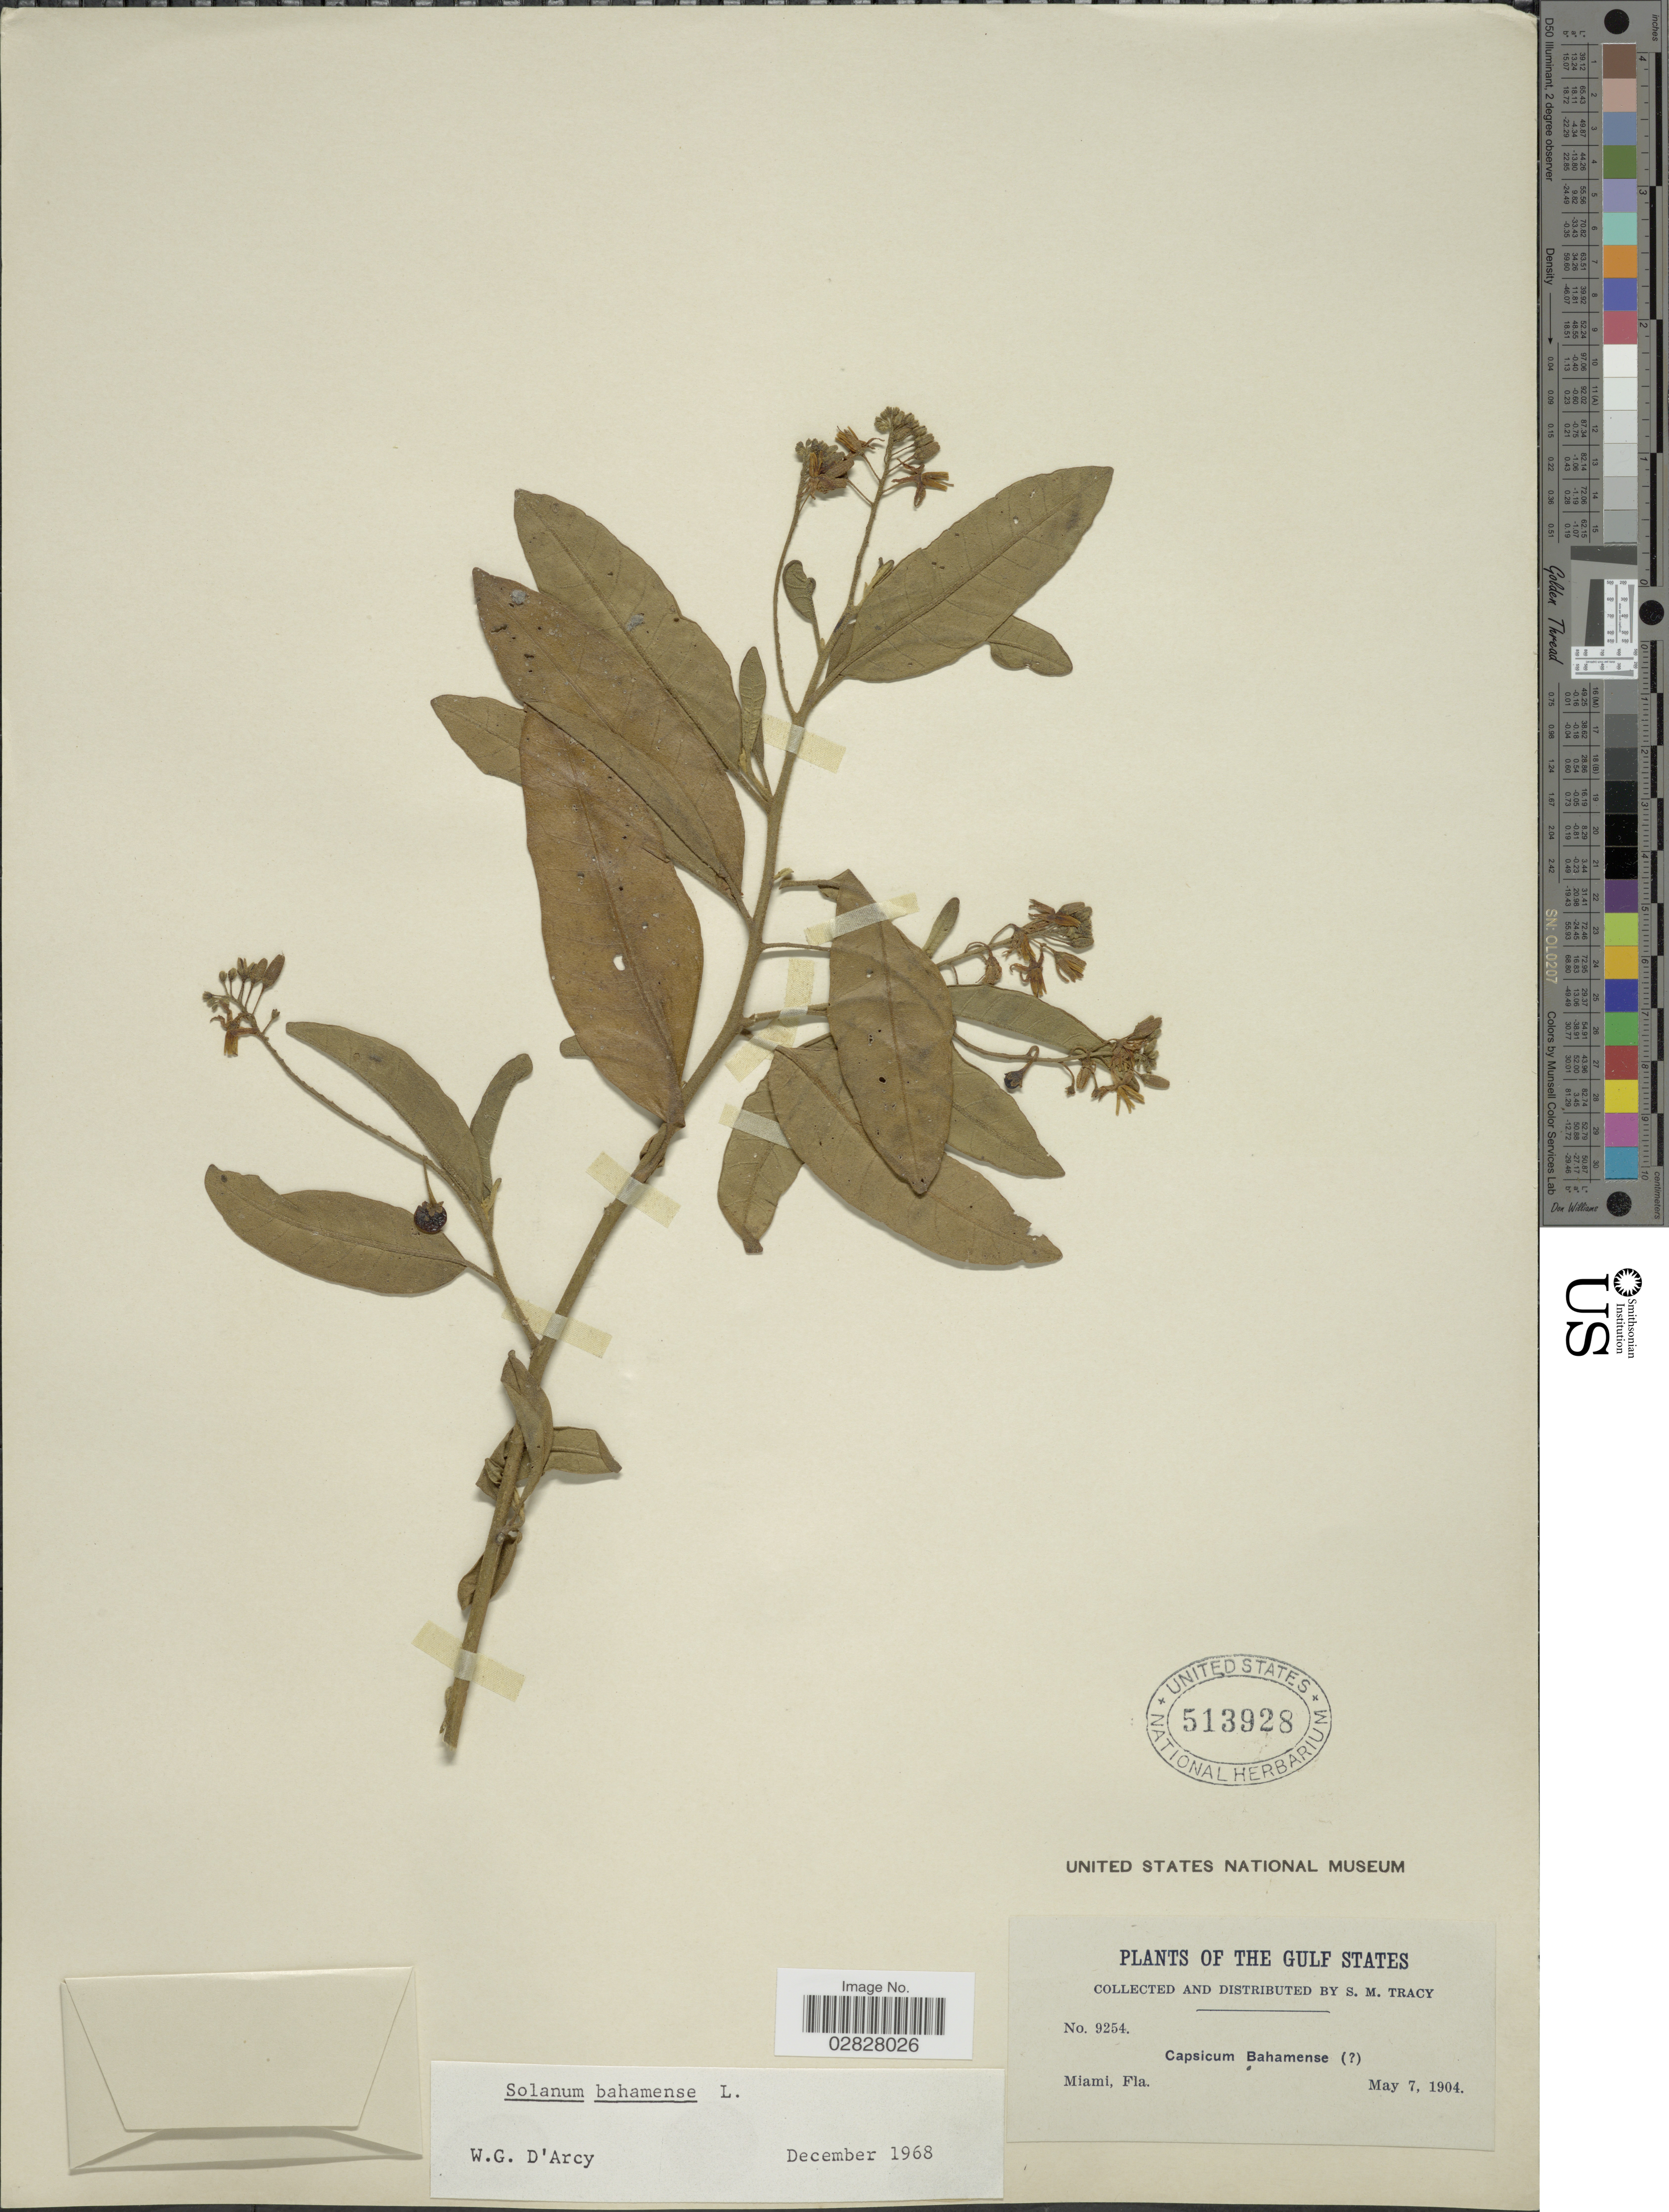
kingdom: Plantae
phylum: Tracheophyta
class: Magnoliopsida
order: Solanales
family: Solanaceae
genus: Solanum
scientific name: Solanum bahamense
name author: L.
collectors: S. M. Tracy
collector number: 9254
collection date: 1904-05-07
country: United States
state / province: Florida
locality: Gulf States. Miami.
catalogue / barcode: US 513928